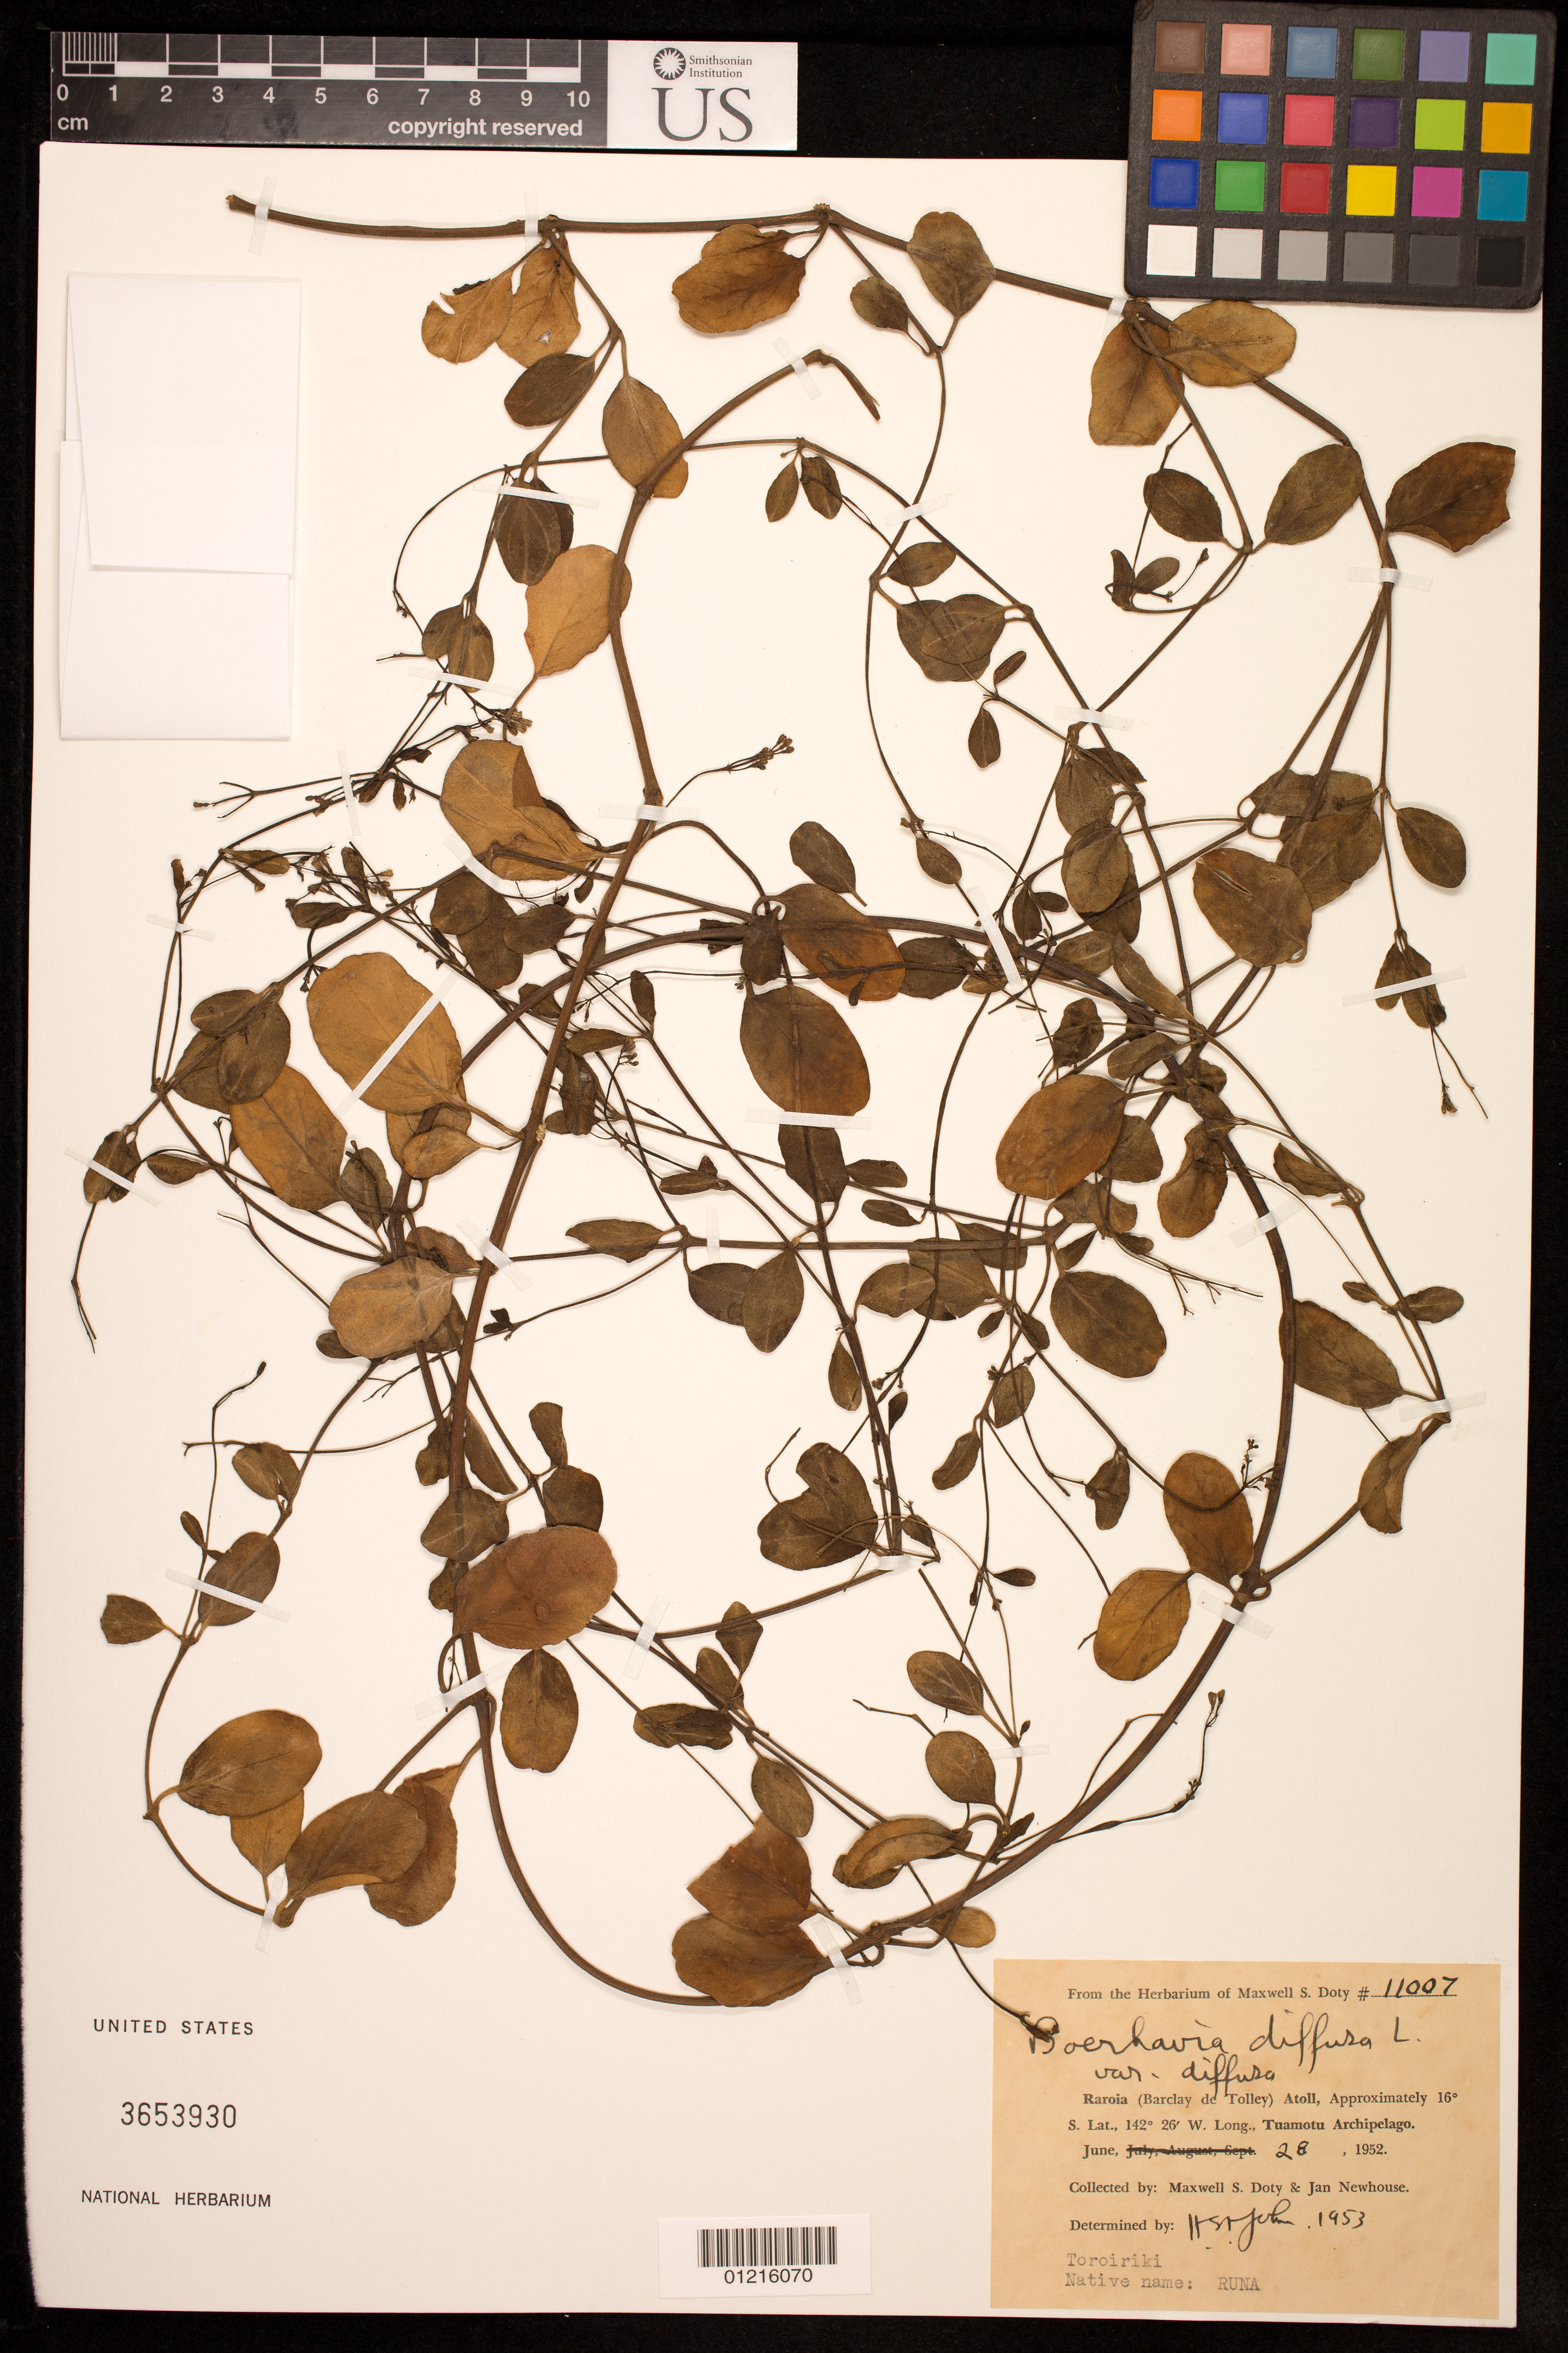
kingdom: Plantae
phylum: Tracheophyta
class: Magnoliopsida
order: Caryophyllales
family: Nyctaginaceae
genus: Boerhavia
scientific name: Boerhavia diffusa var. diffusa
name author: L.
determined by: St. John, H.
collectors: M. S. Doty & W. J. Newhouse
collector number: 11007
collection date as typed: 28 Jun 1952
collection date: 1952-06-28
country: French Polynesia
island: Raroia [Barclay de Tolley] Atoll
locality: Tuamotu Archipelago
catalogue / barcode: US 3653930